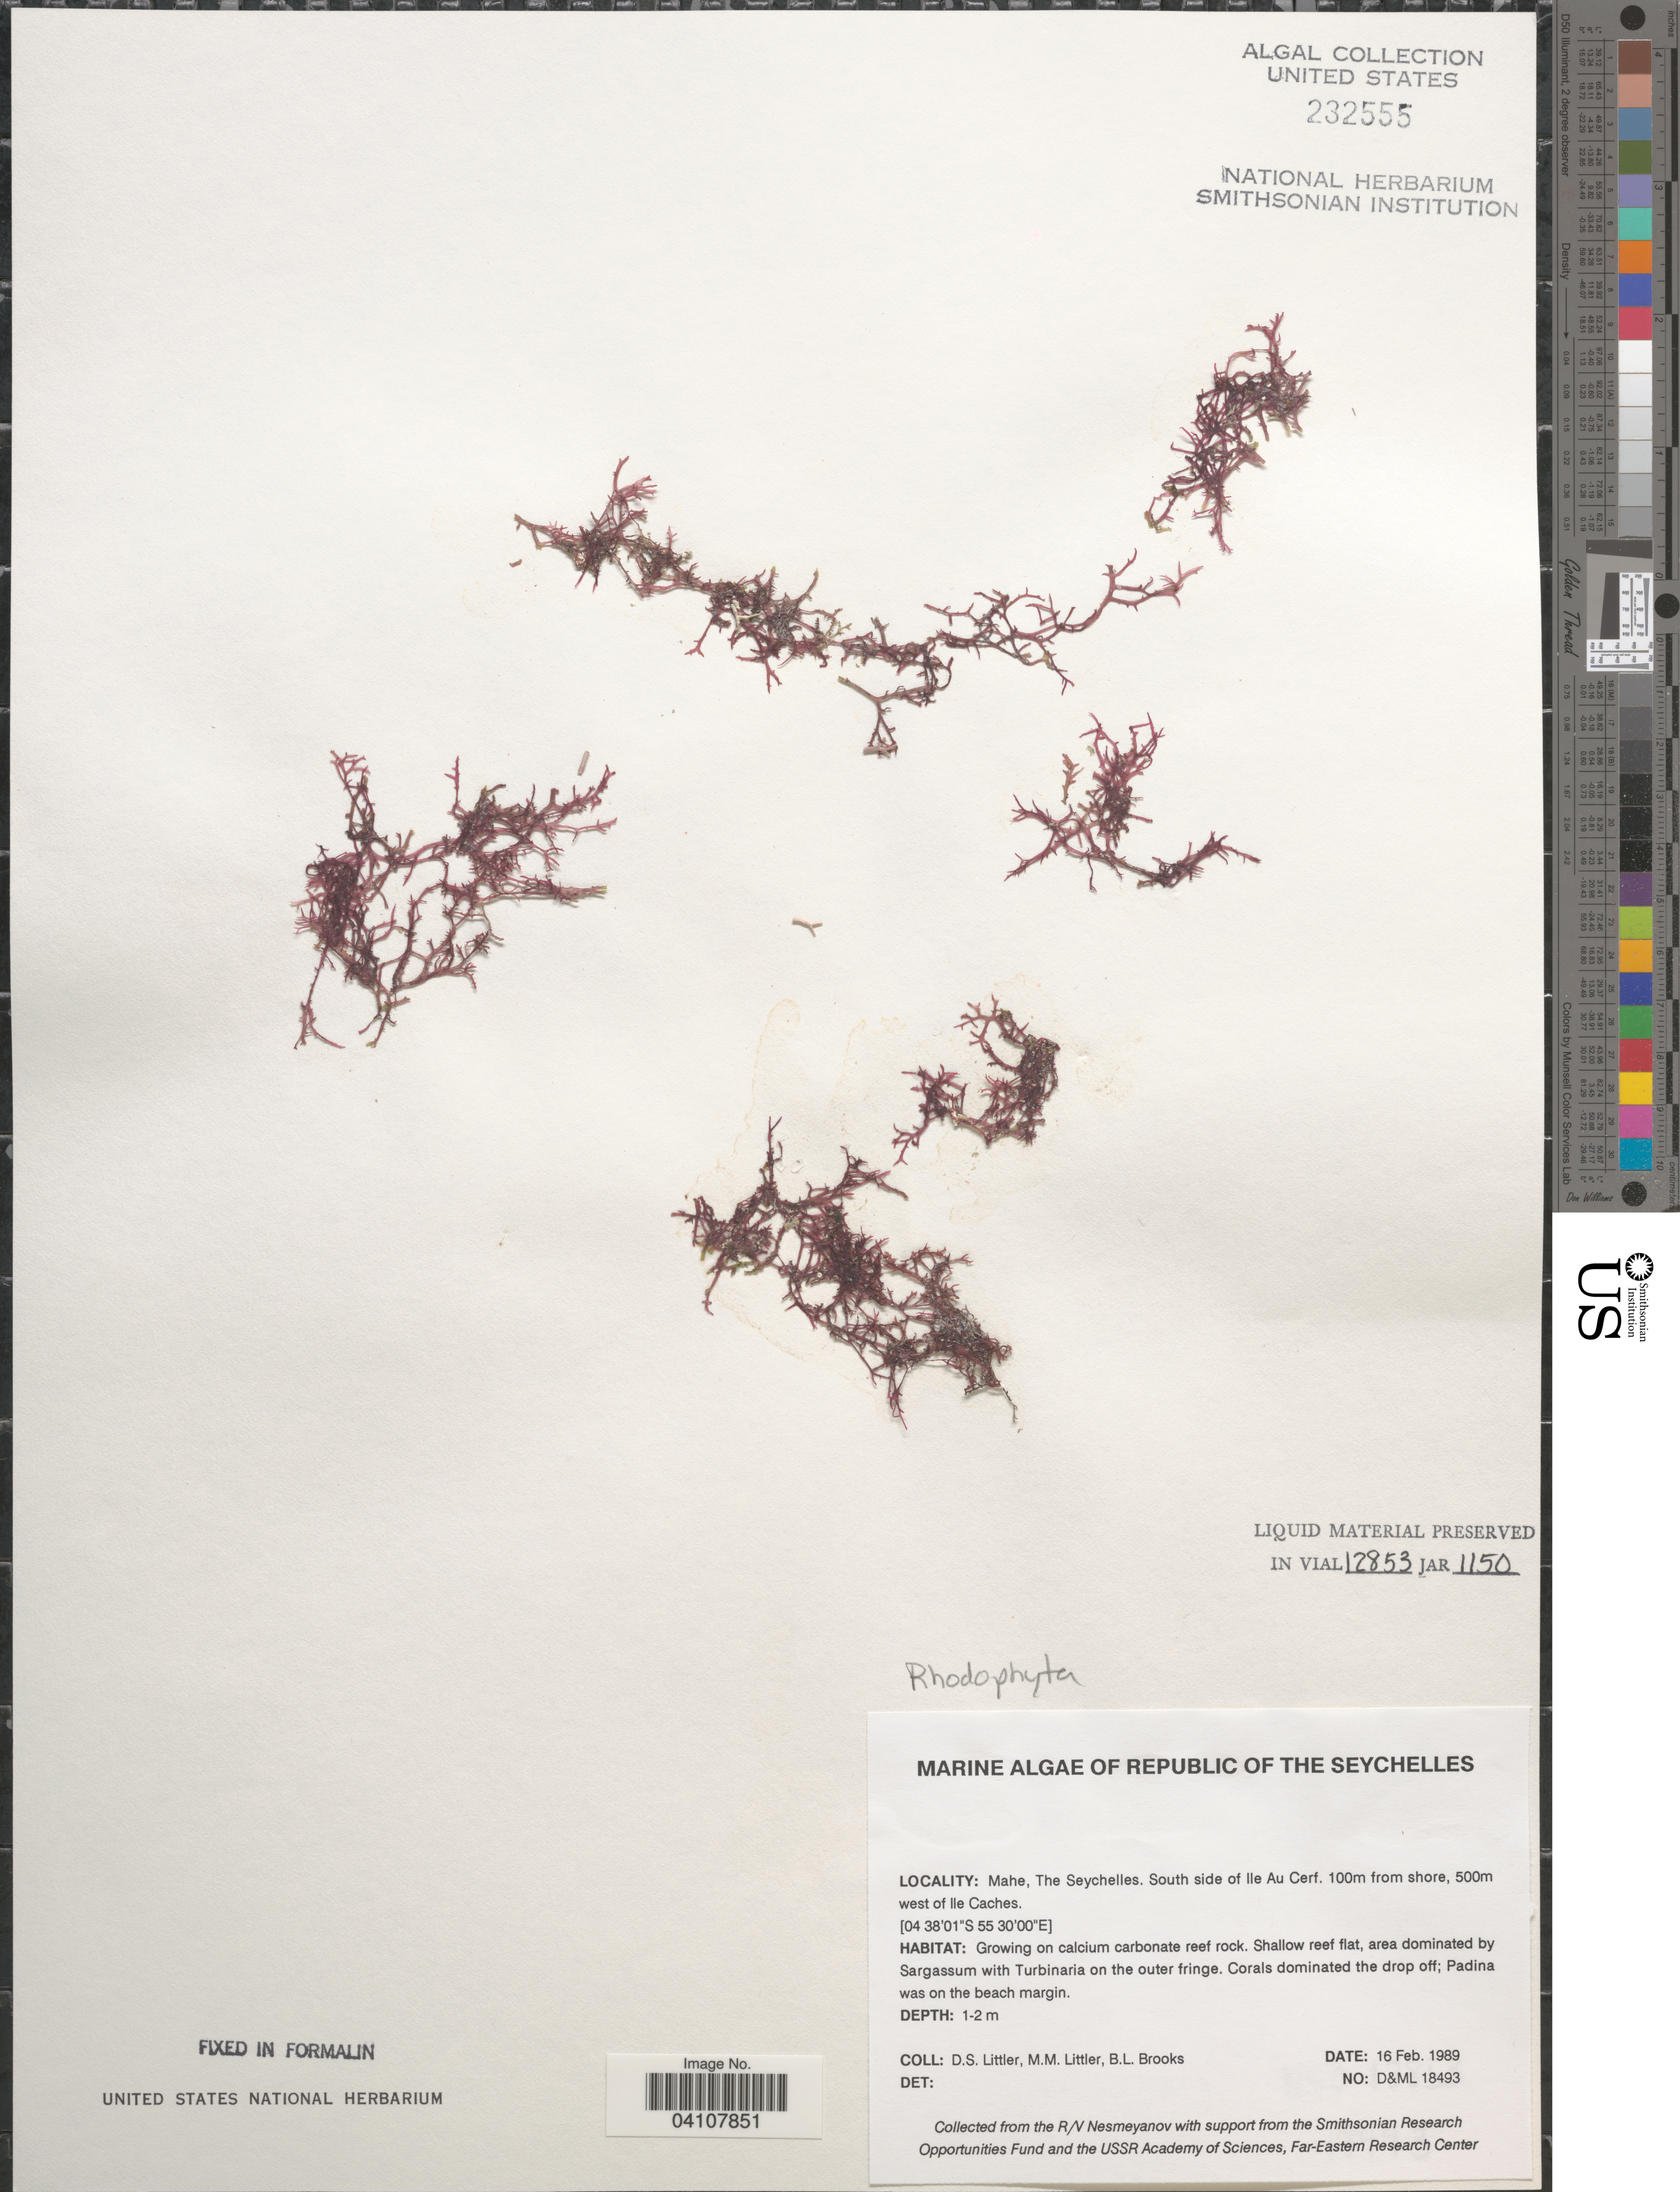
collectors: D. S. Littler & B. Brooks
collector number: D&ML18493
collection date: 1989-02-16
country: Seychelles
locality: Republic of the Seychelles. Mahe. South side of Ile Au Cerf. 100m from shore, 500m west of Ile Caches.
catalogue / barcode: US 232555